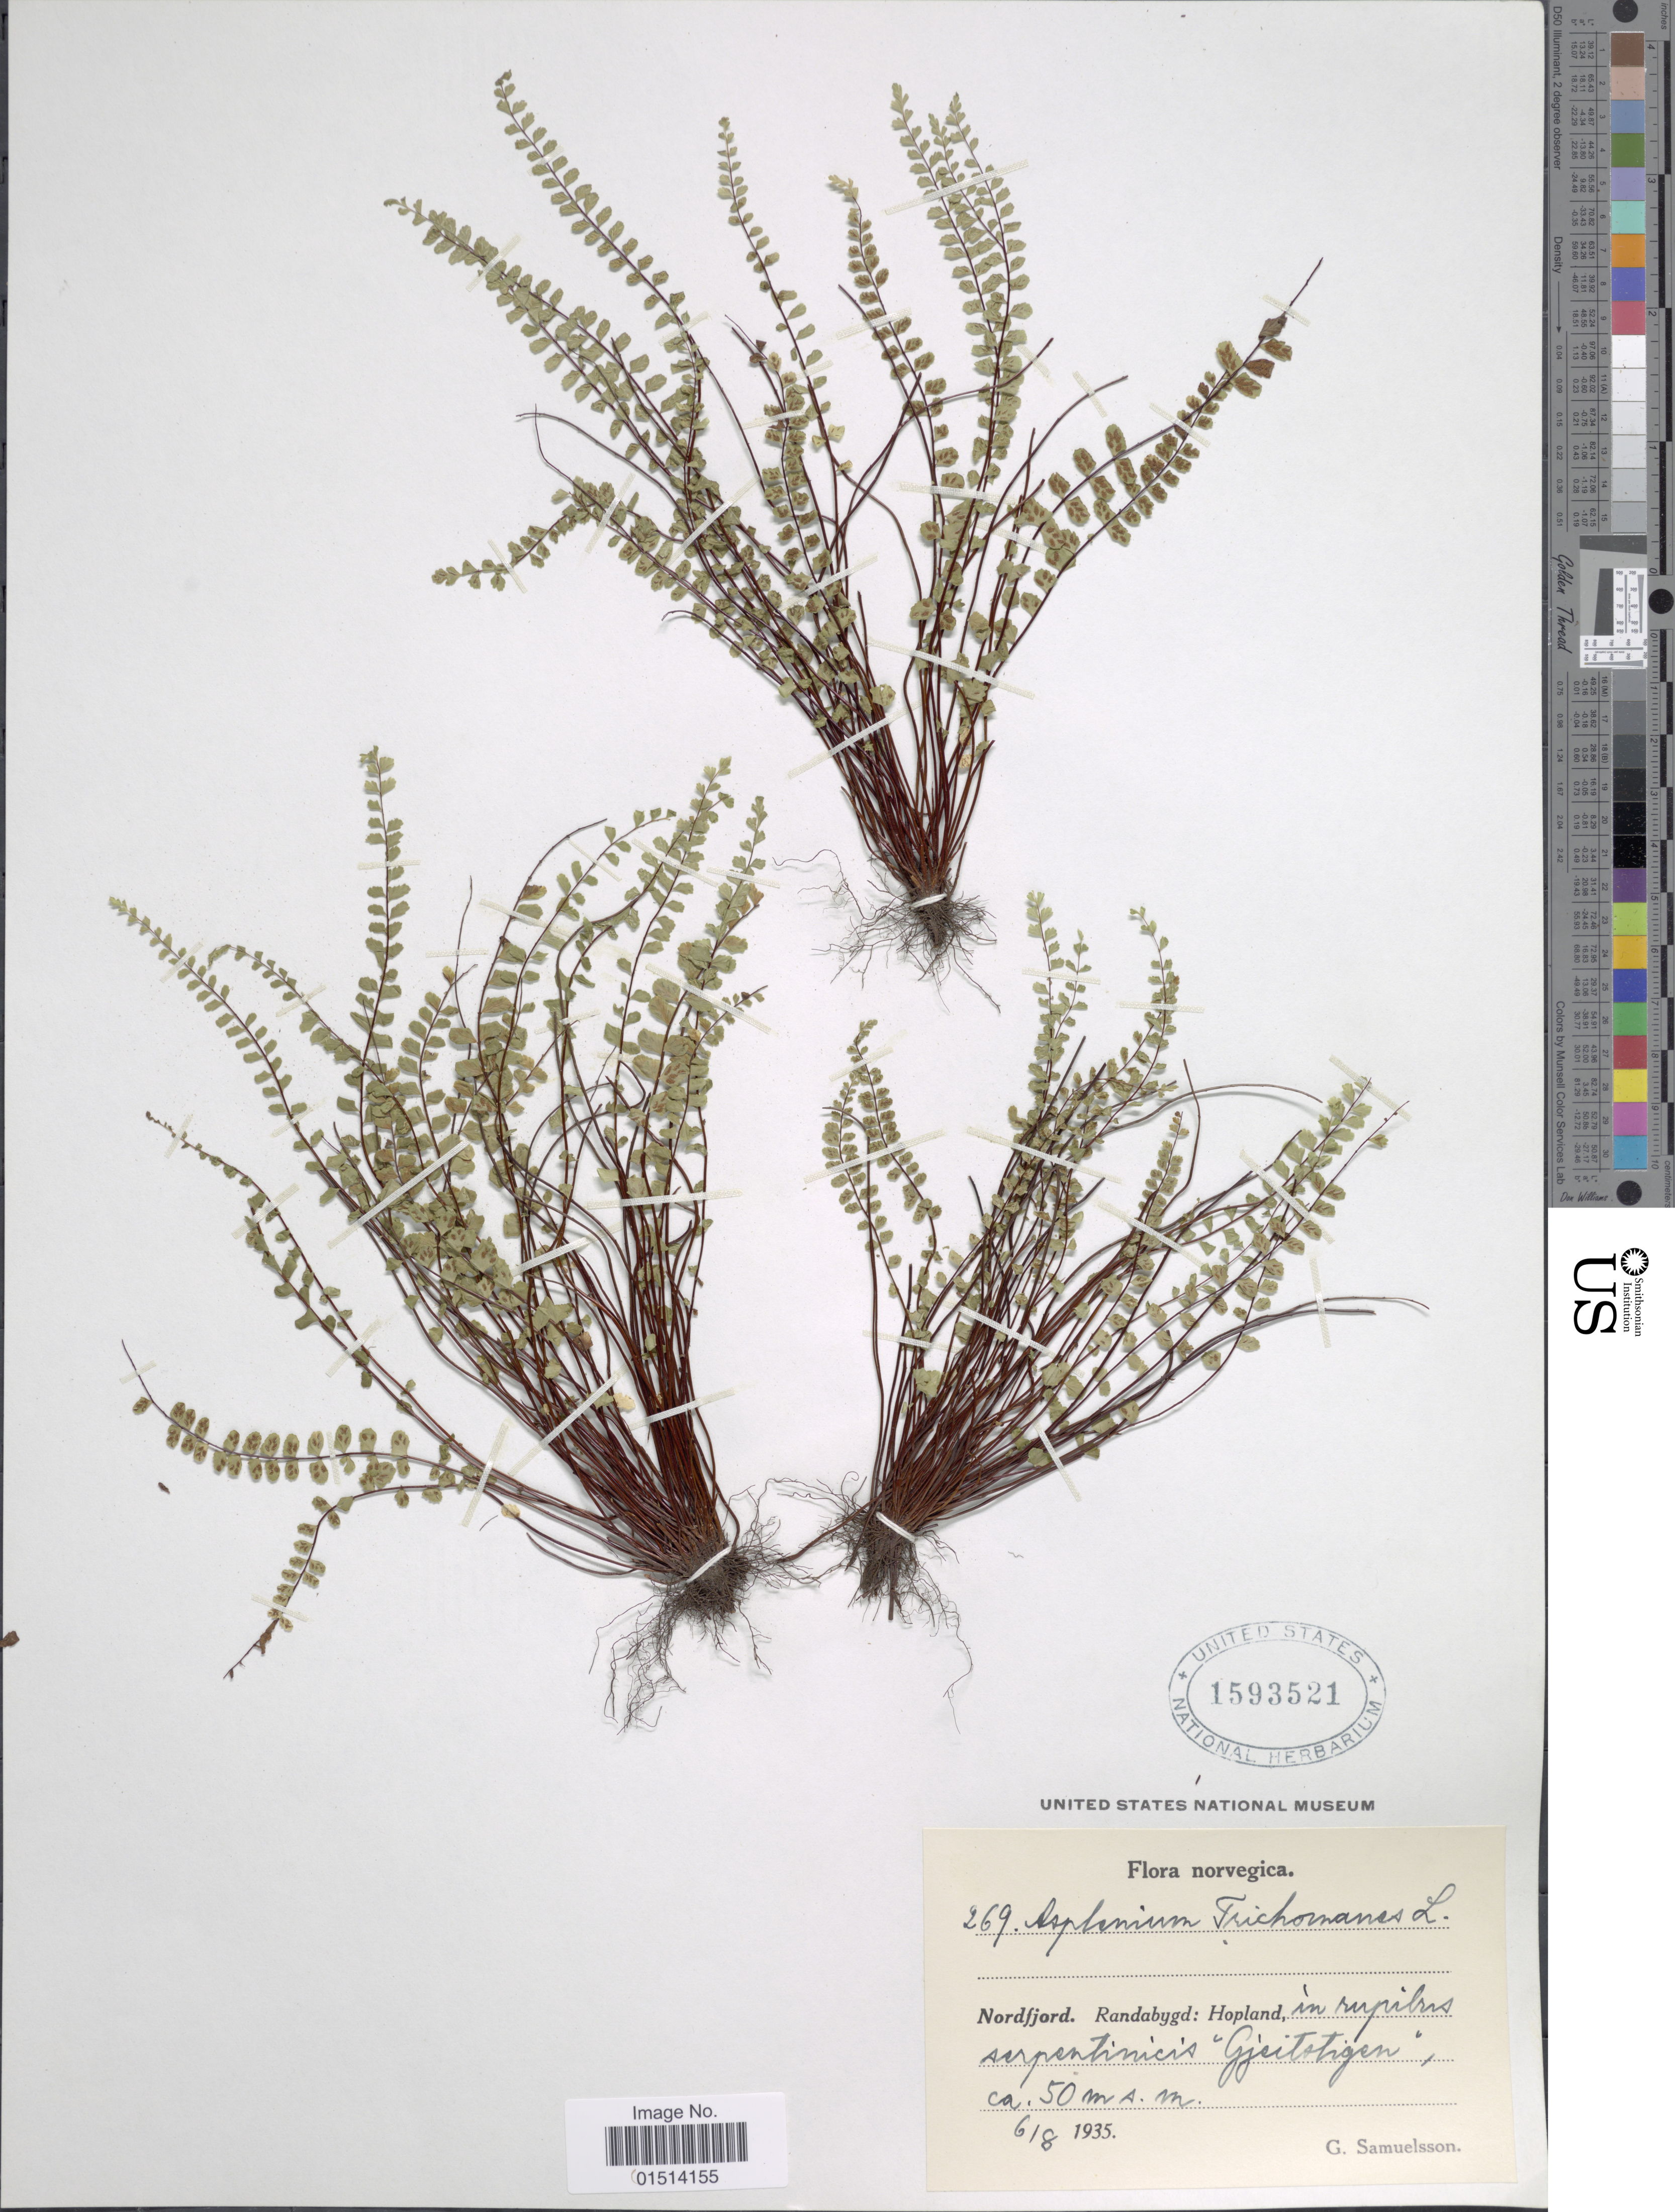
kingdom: Plantae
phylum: Tracheophyta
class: Polypodiopsida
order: Polypodiales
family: Aspleniaceae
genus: Asplenium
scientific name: Asplenium trichomanes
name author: L.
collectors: G. Samuelsson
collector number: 269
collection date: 1935-08-06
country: Norway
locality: Nordfjord, Randabygd: Hopland, in rupibus serpentinicis 'Gjeitstigen.'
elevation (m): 50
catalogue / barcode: US 593521